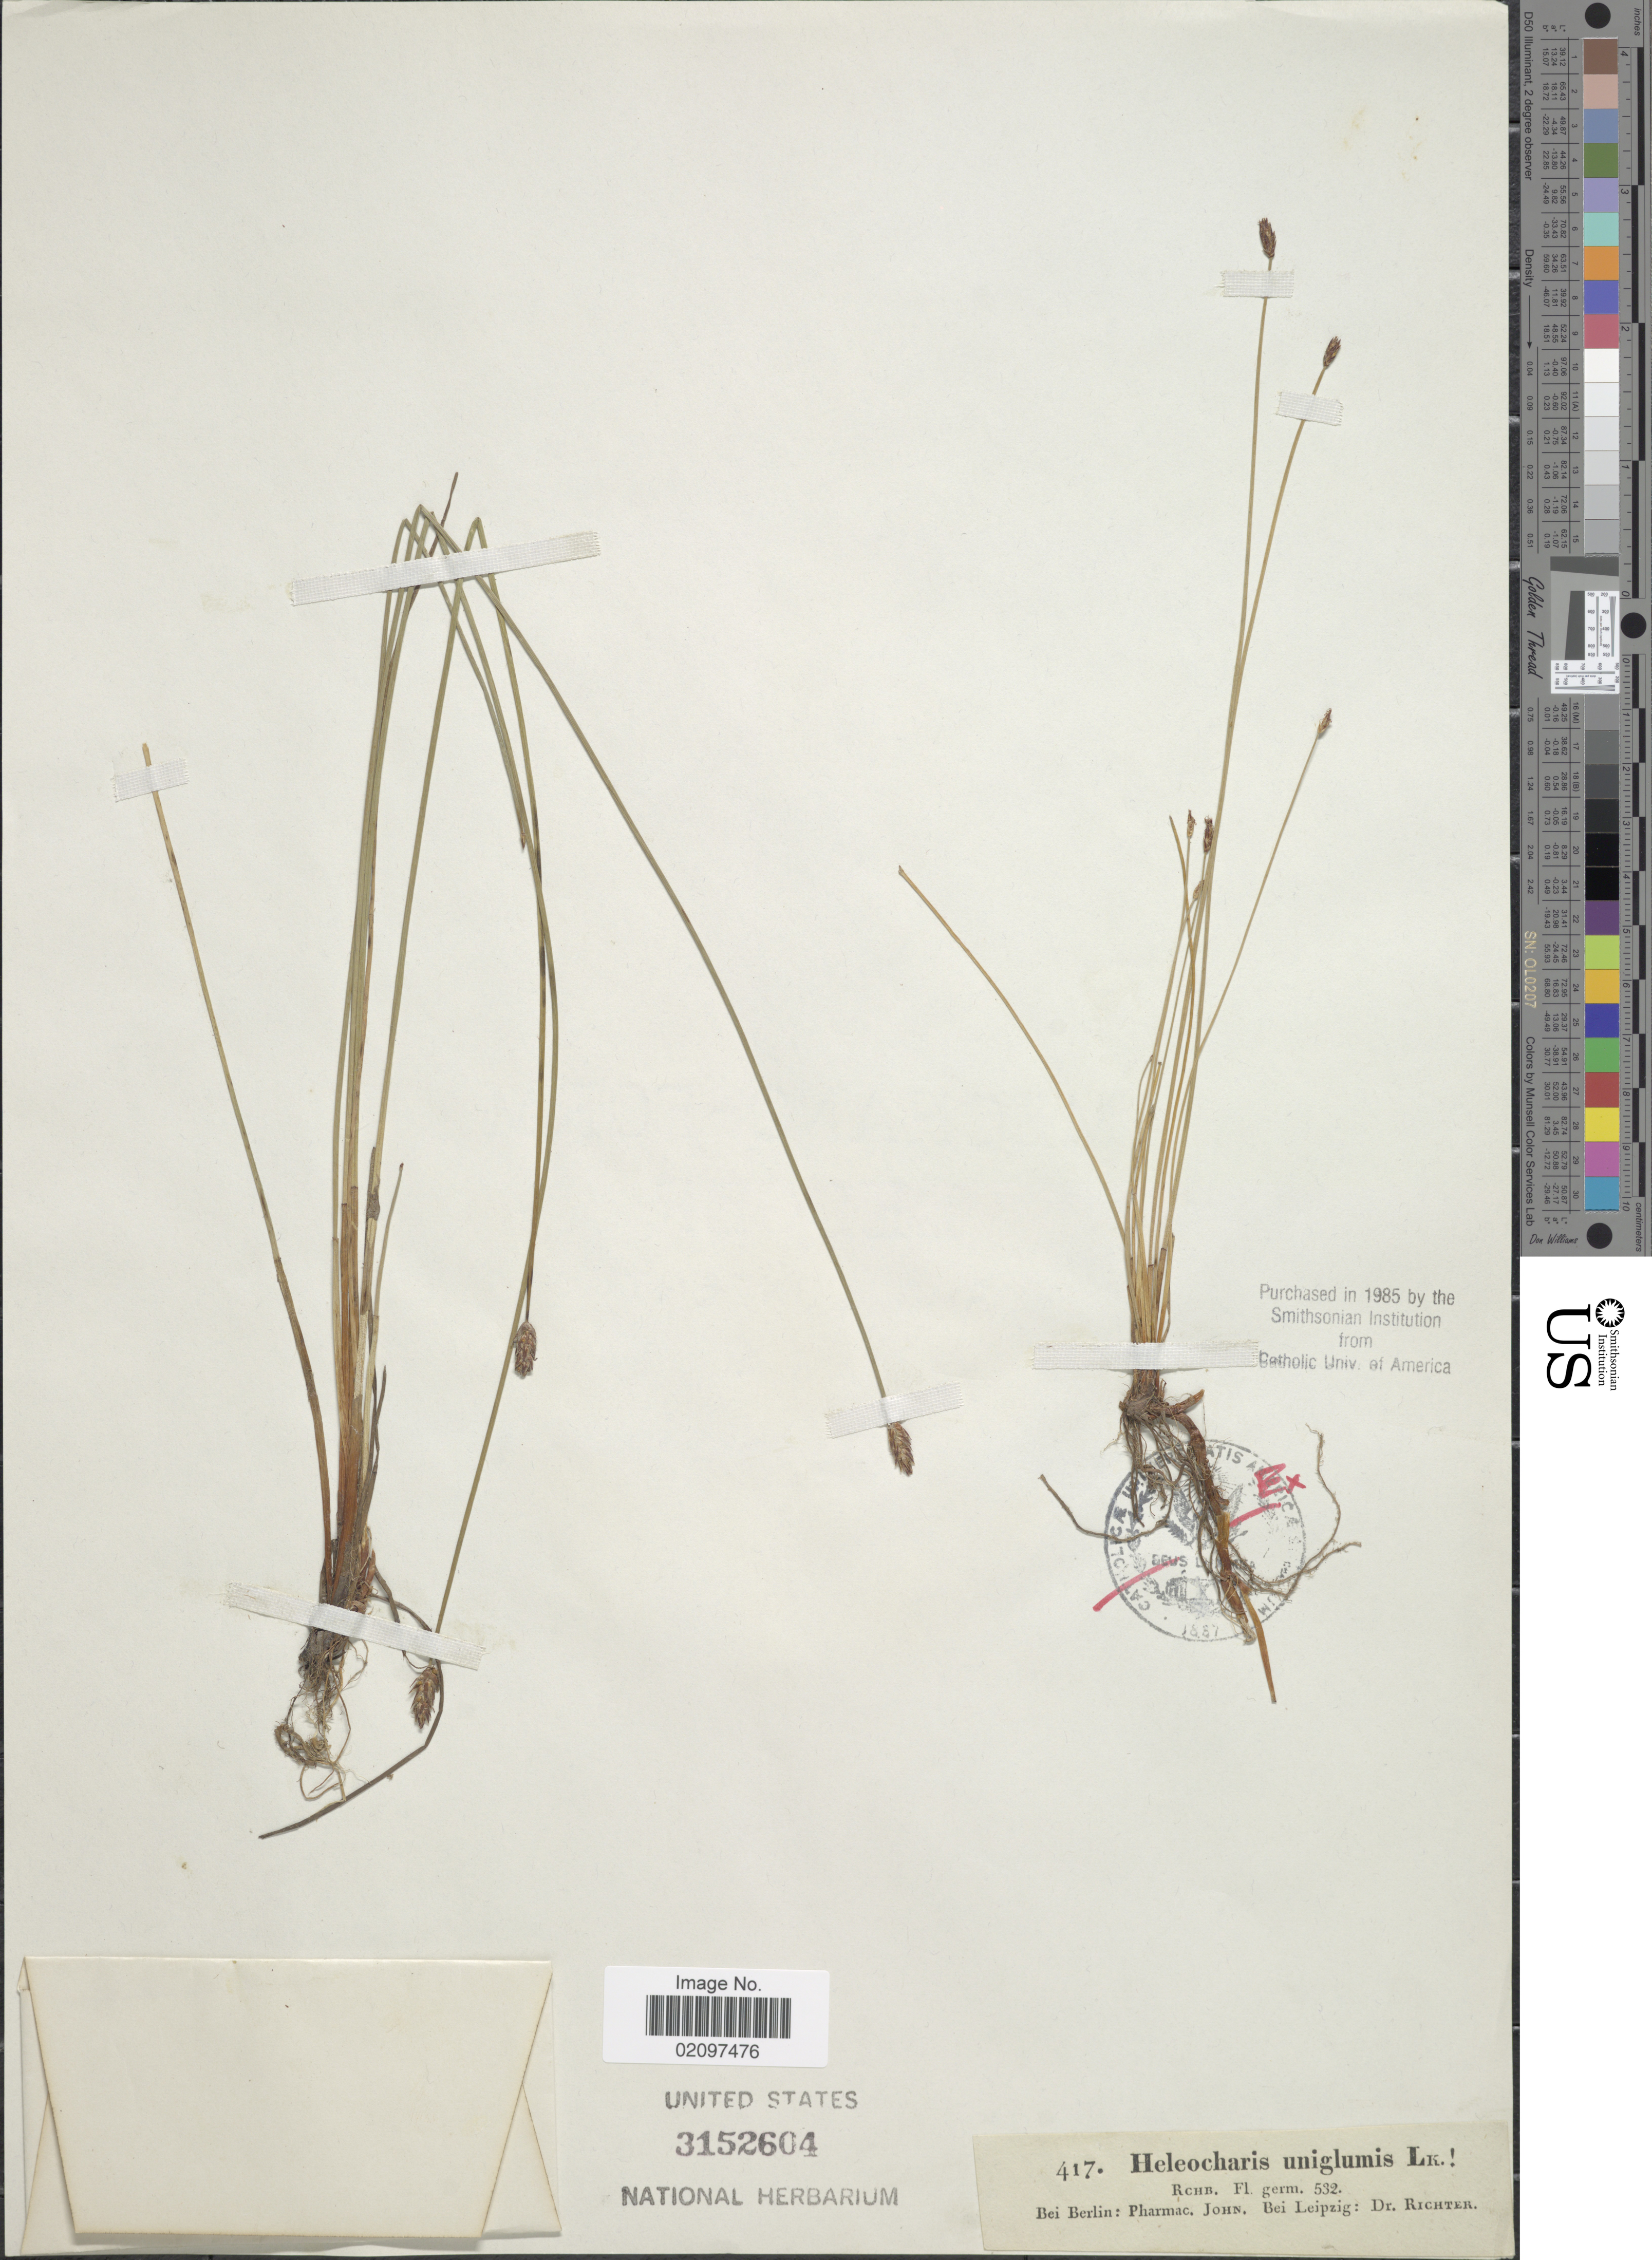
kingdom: Plantae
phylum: Tracheophyta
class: Liliopsida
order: Poales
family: Cyperaceae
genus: Eleocharis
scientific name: Eleocharis uniglumis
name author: (Link) Schult.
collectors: -- Richter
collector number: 417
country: Germany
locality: Bei Berlin, Bei Leipzig.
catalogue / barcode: US 3152604